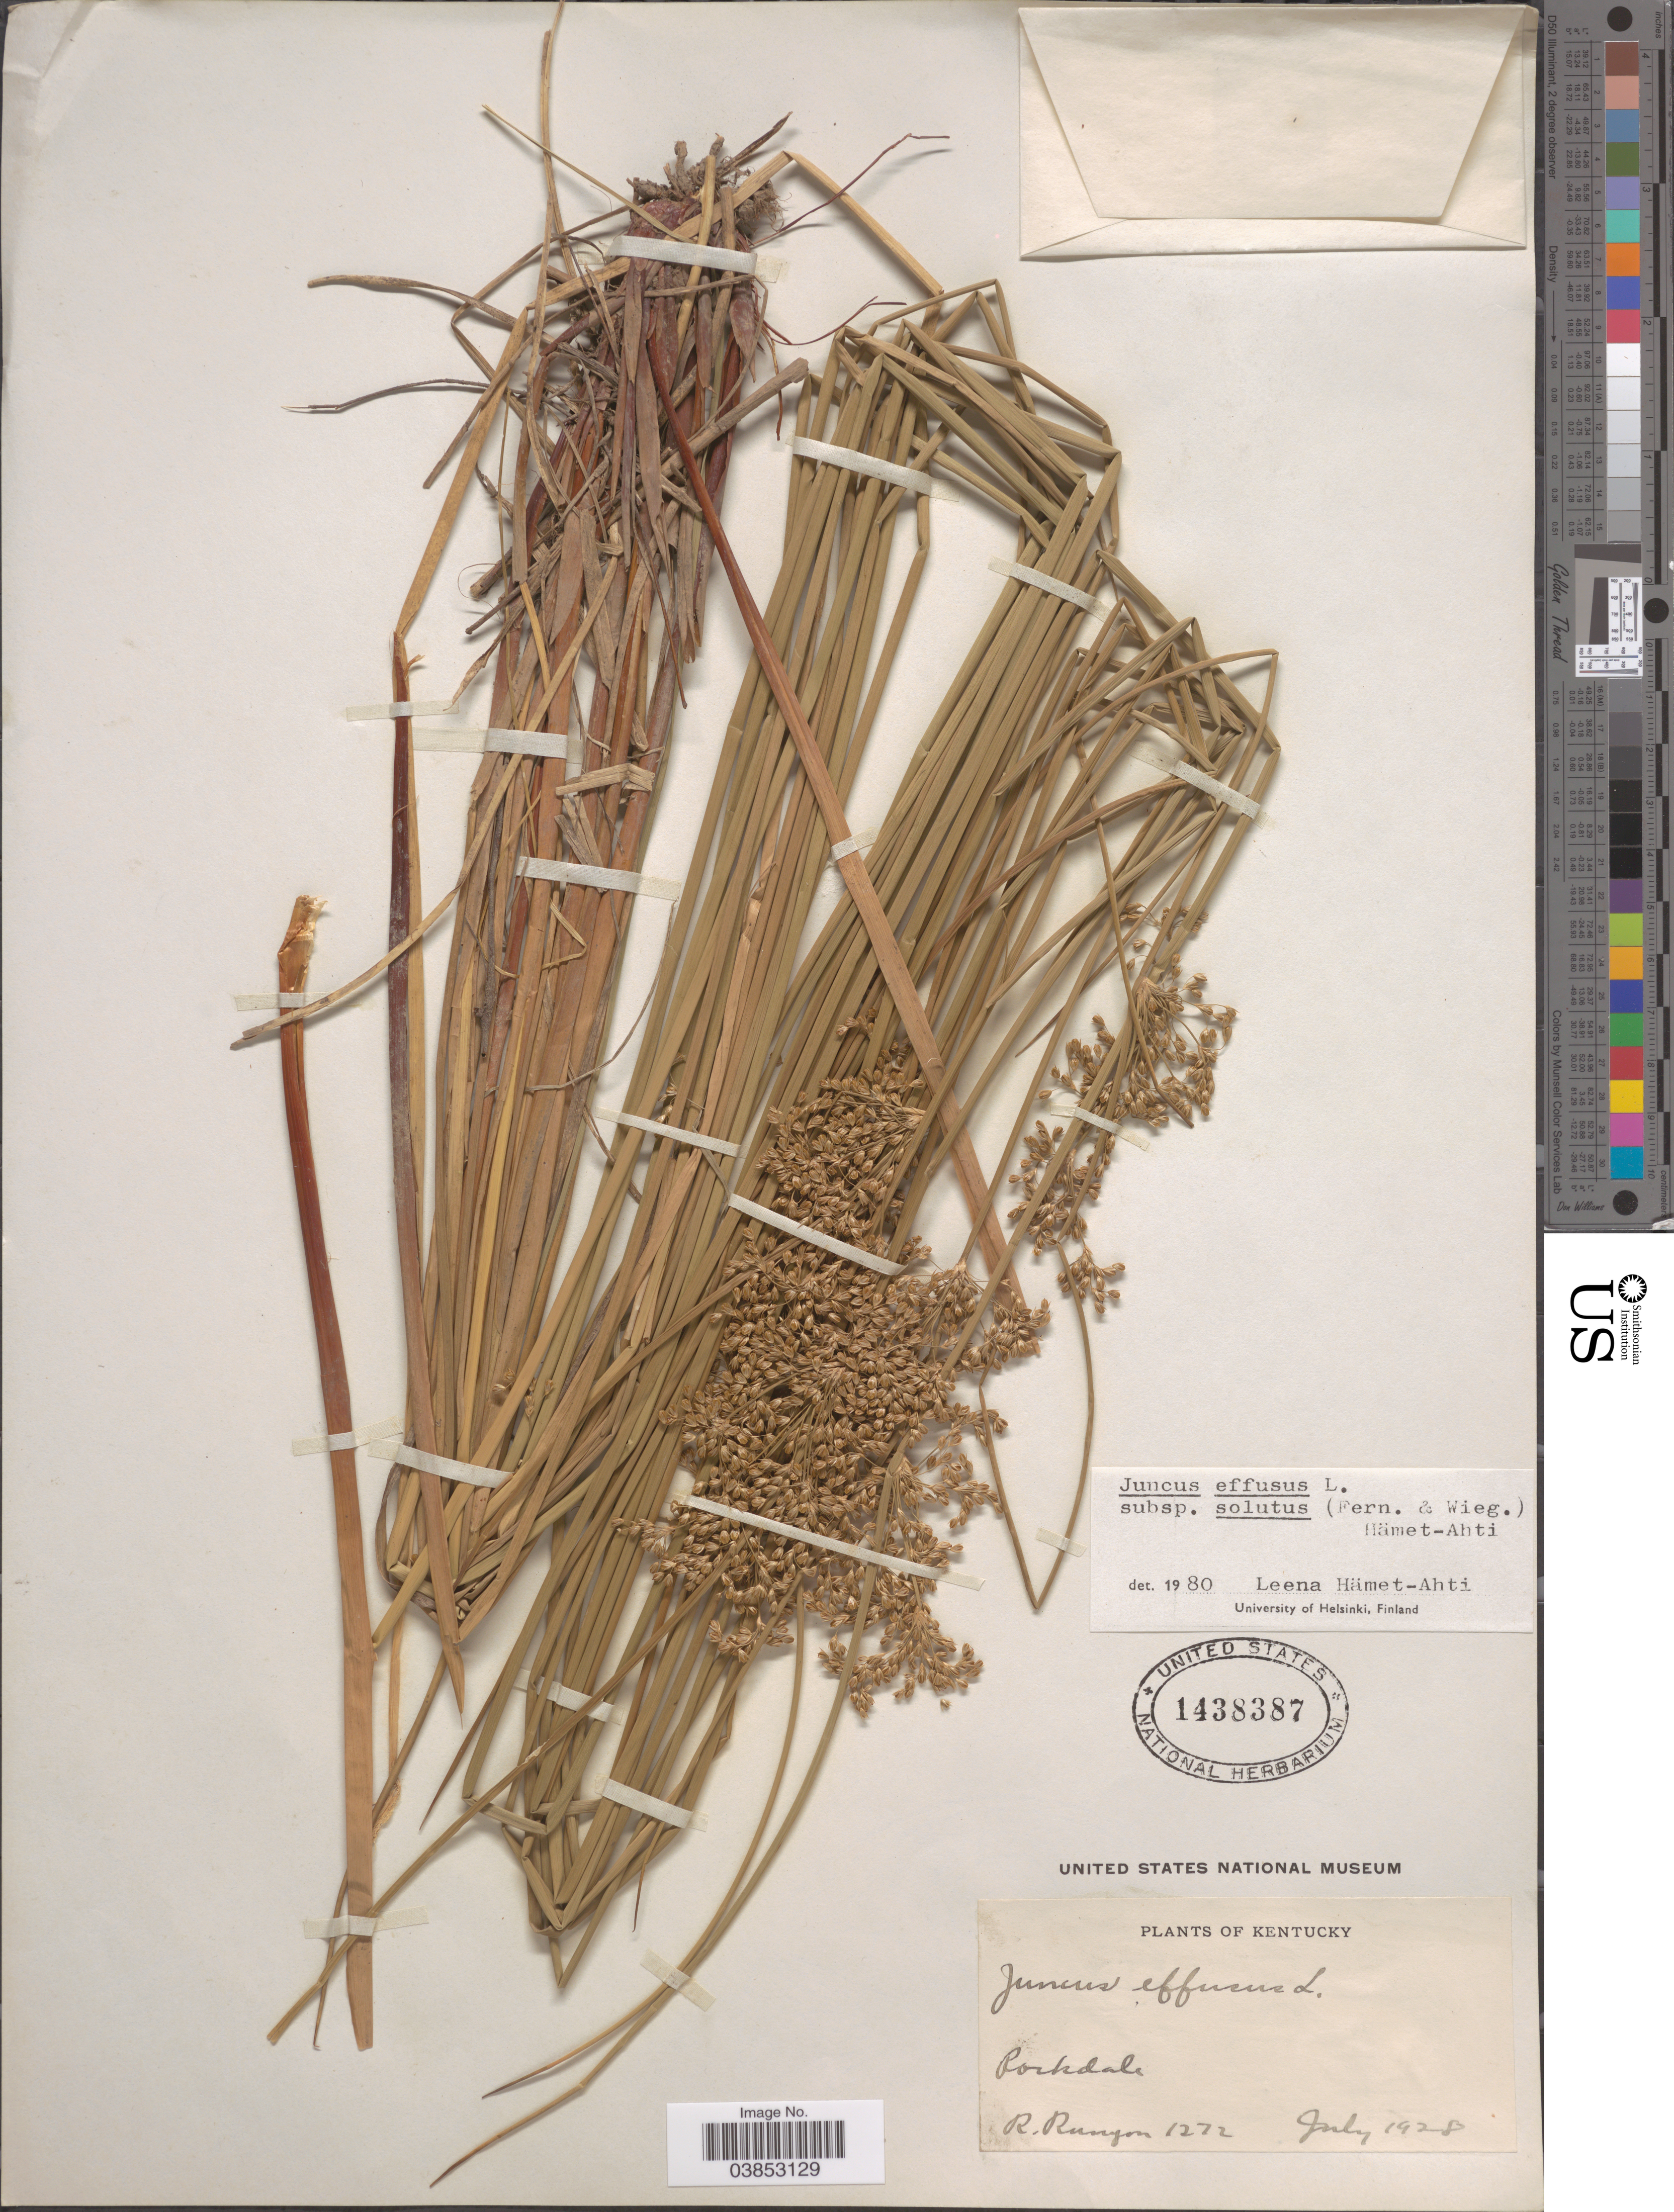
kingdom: Plantae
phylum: Tracheophyta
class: Liliopsida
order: Poales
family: Juncaceae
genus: Juncus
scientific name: Juncus effusus var. solutus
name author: Fernald & Wiegand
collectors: R. Runyon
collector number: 1272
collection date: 1928-07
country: United States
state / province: Kentucky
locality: Rockdale.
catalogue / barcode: US 1438387